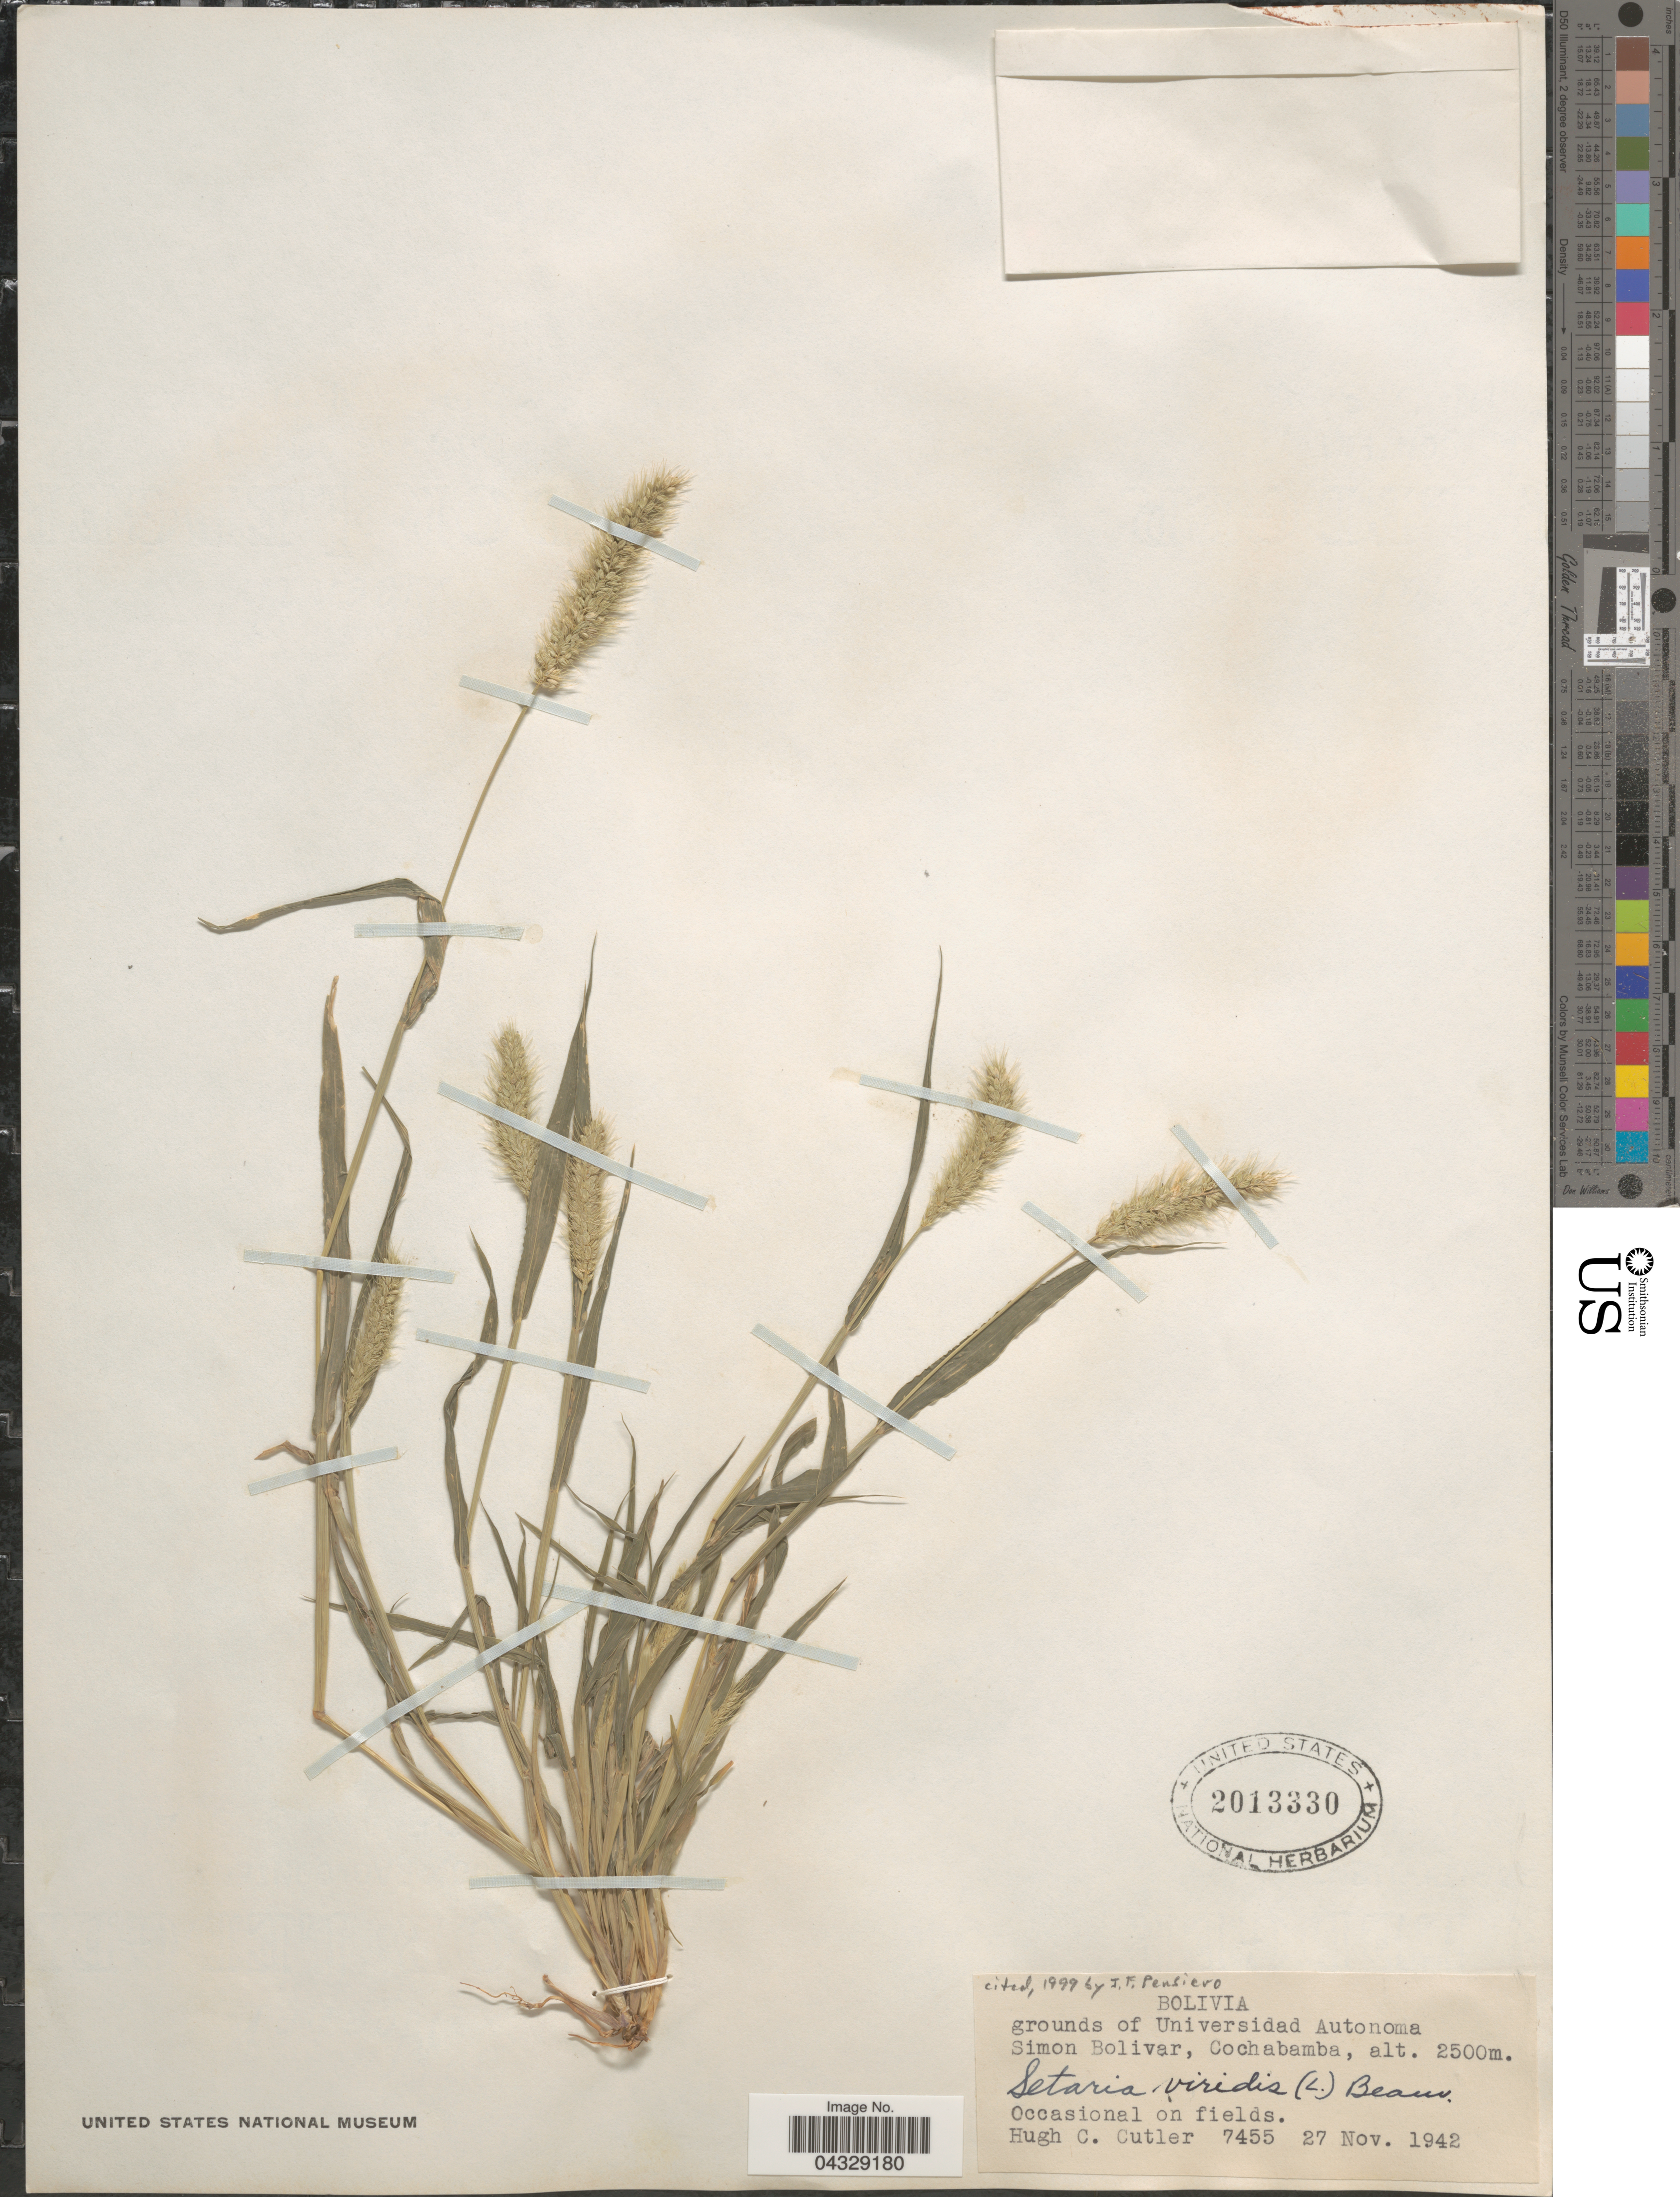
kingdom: Plantae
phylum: Tracheophyta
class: Liliopsida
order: Poales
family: Poaceae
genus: Setaria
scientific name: Setaria viridis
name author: (L.) P. Beauv.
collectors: H. C. Cutler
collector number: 7455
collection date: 1942-11-27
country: Bolivia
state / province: Cochabamba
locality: Grounds of Universidad Autonoma Simon Bolivar.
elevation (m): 2500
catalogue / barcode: US 2013330